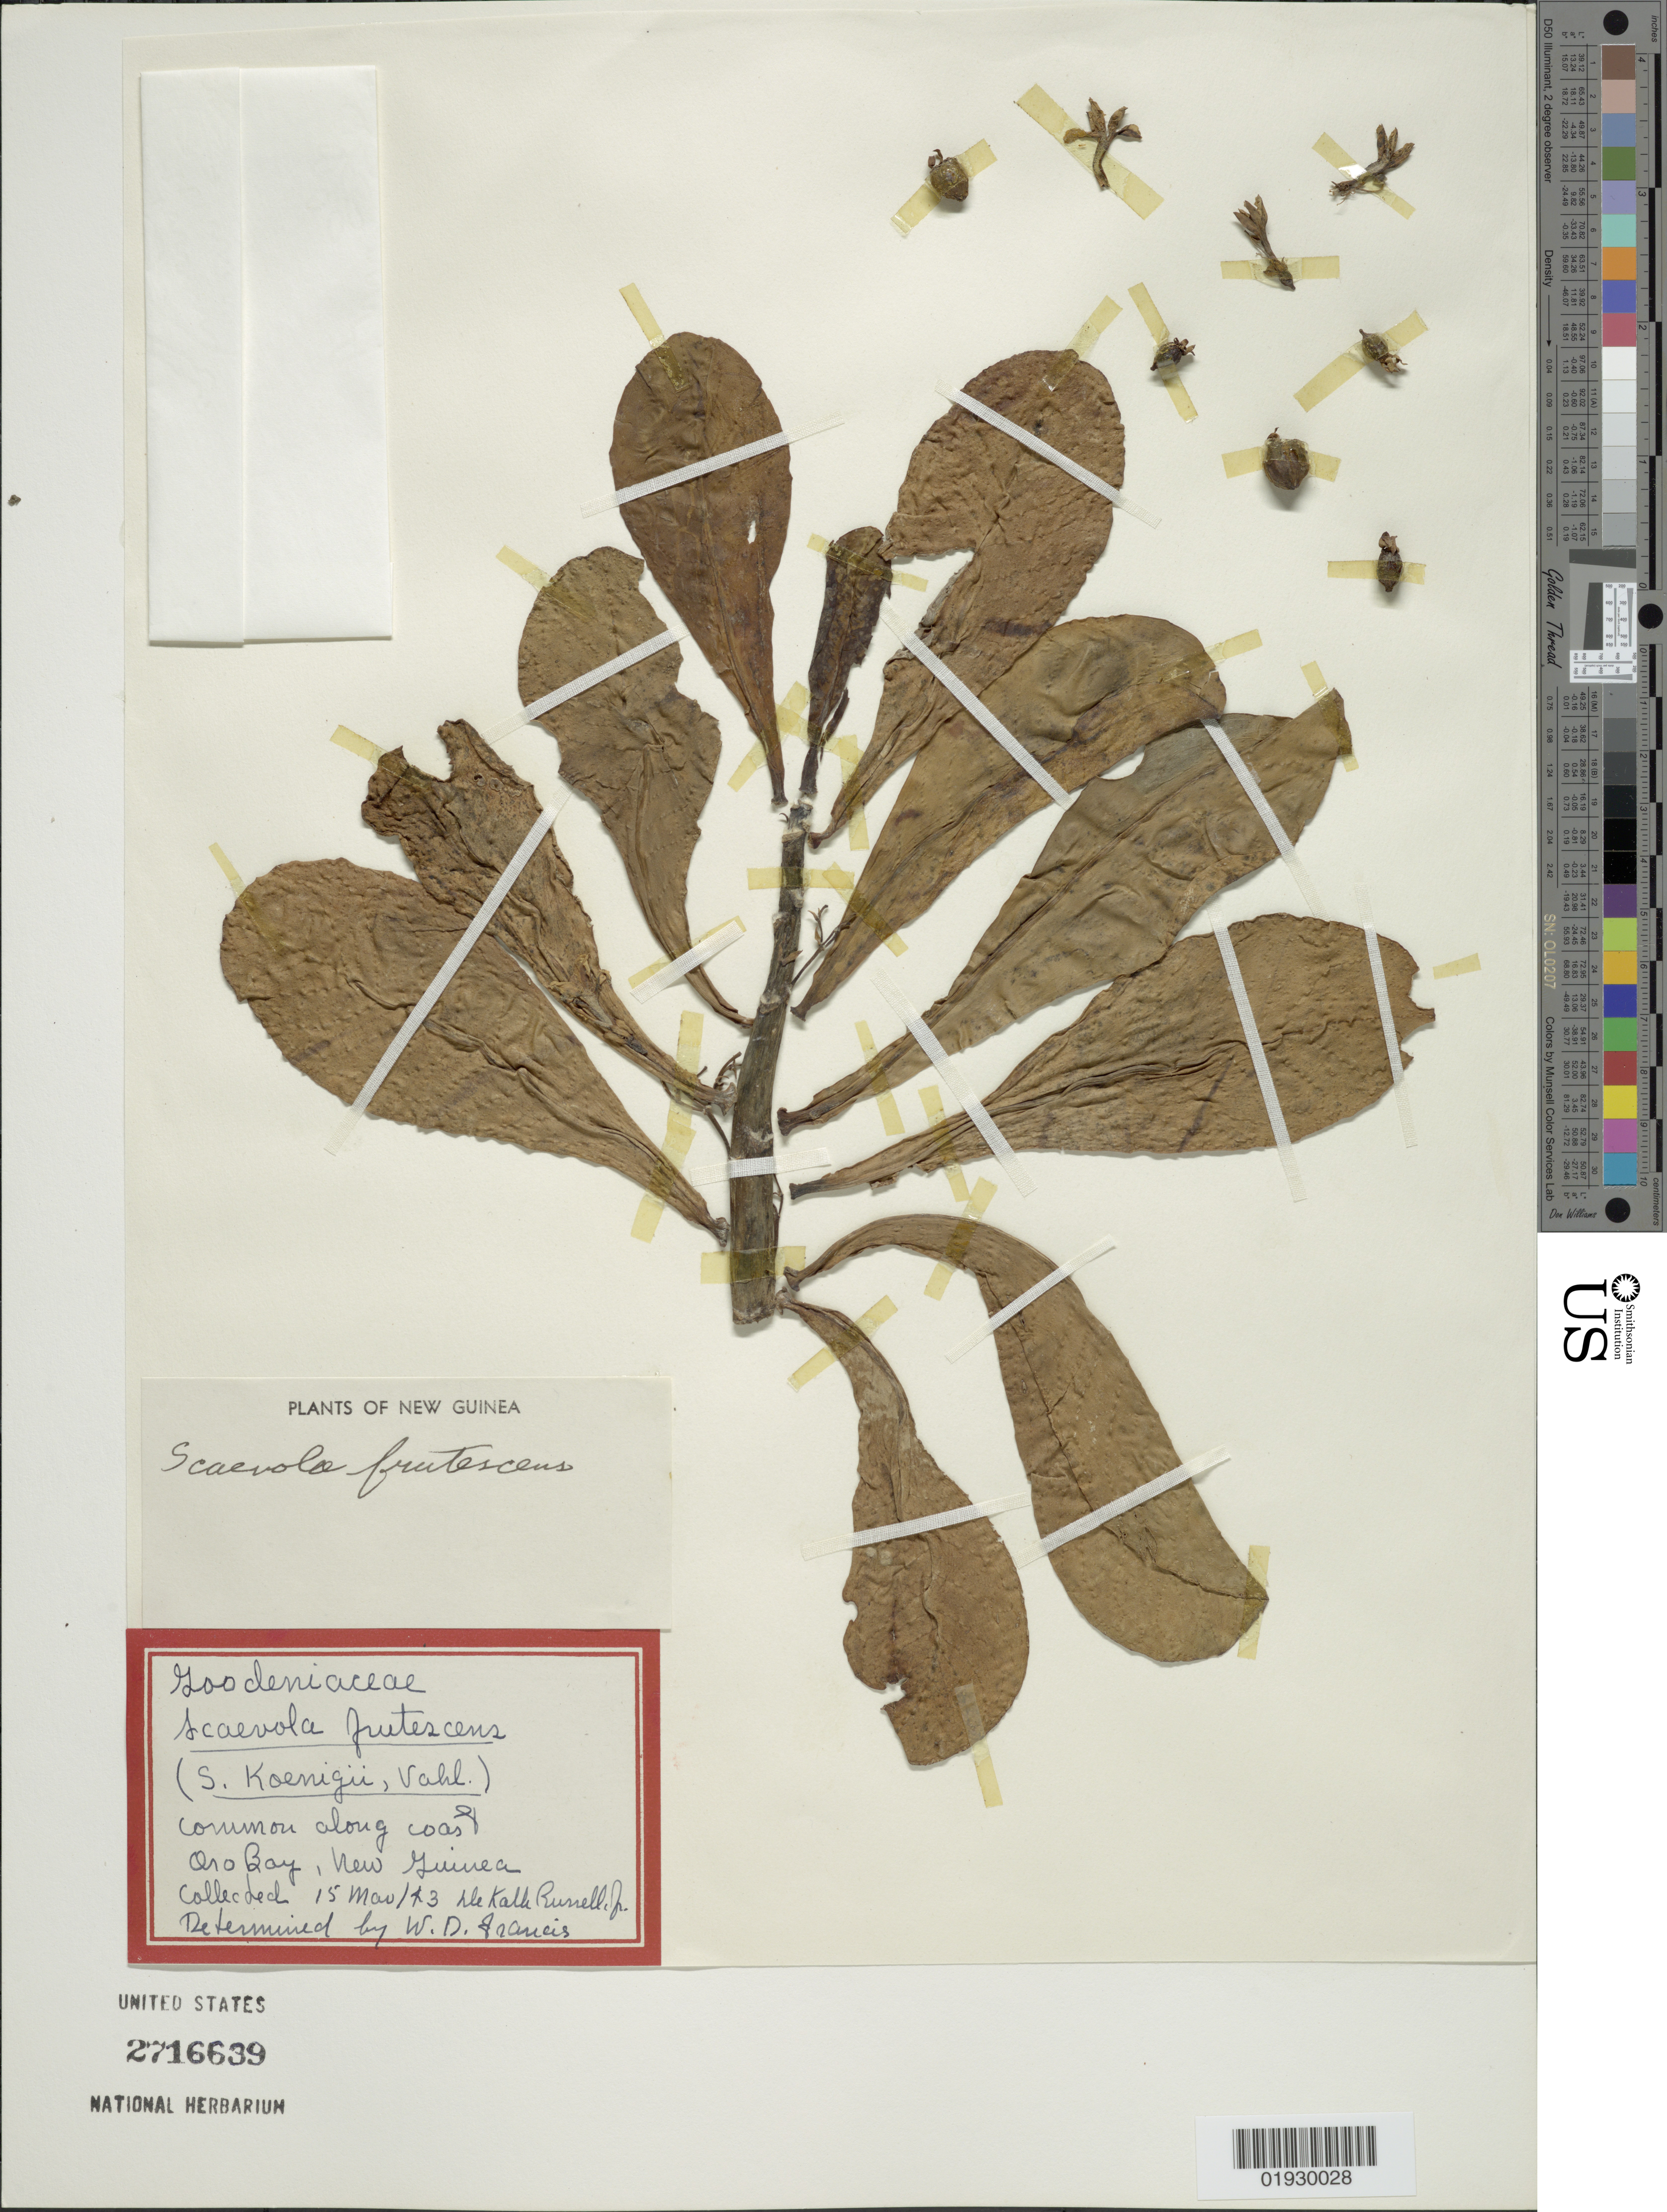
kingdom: Plantae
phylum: Tracheophyta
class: Magnoliopsida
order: Asterales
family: Goodeniaceae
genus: Scaevola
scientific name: Scaevola taccada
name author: (Gaertn.) Roxb.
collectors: D. K. Russell Jr.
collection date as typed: Transcribed d/m/y: 15/3/43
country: Papua New Guinea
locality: Oro Bay, New Guinea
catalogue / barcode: US 2716639